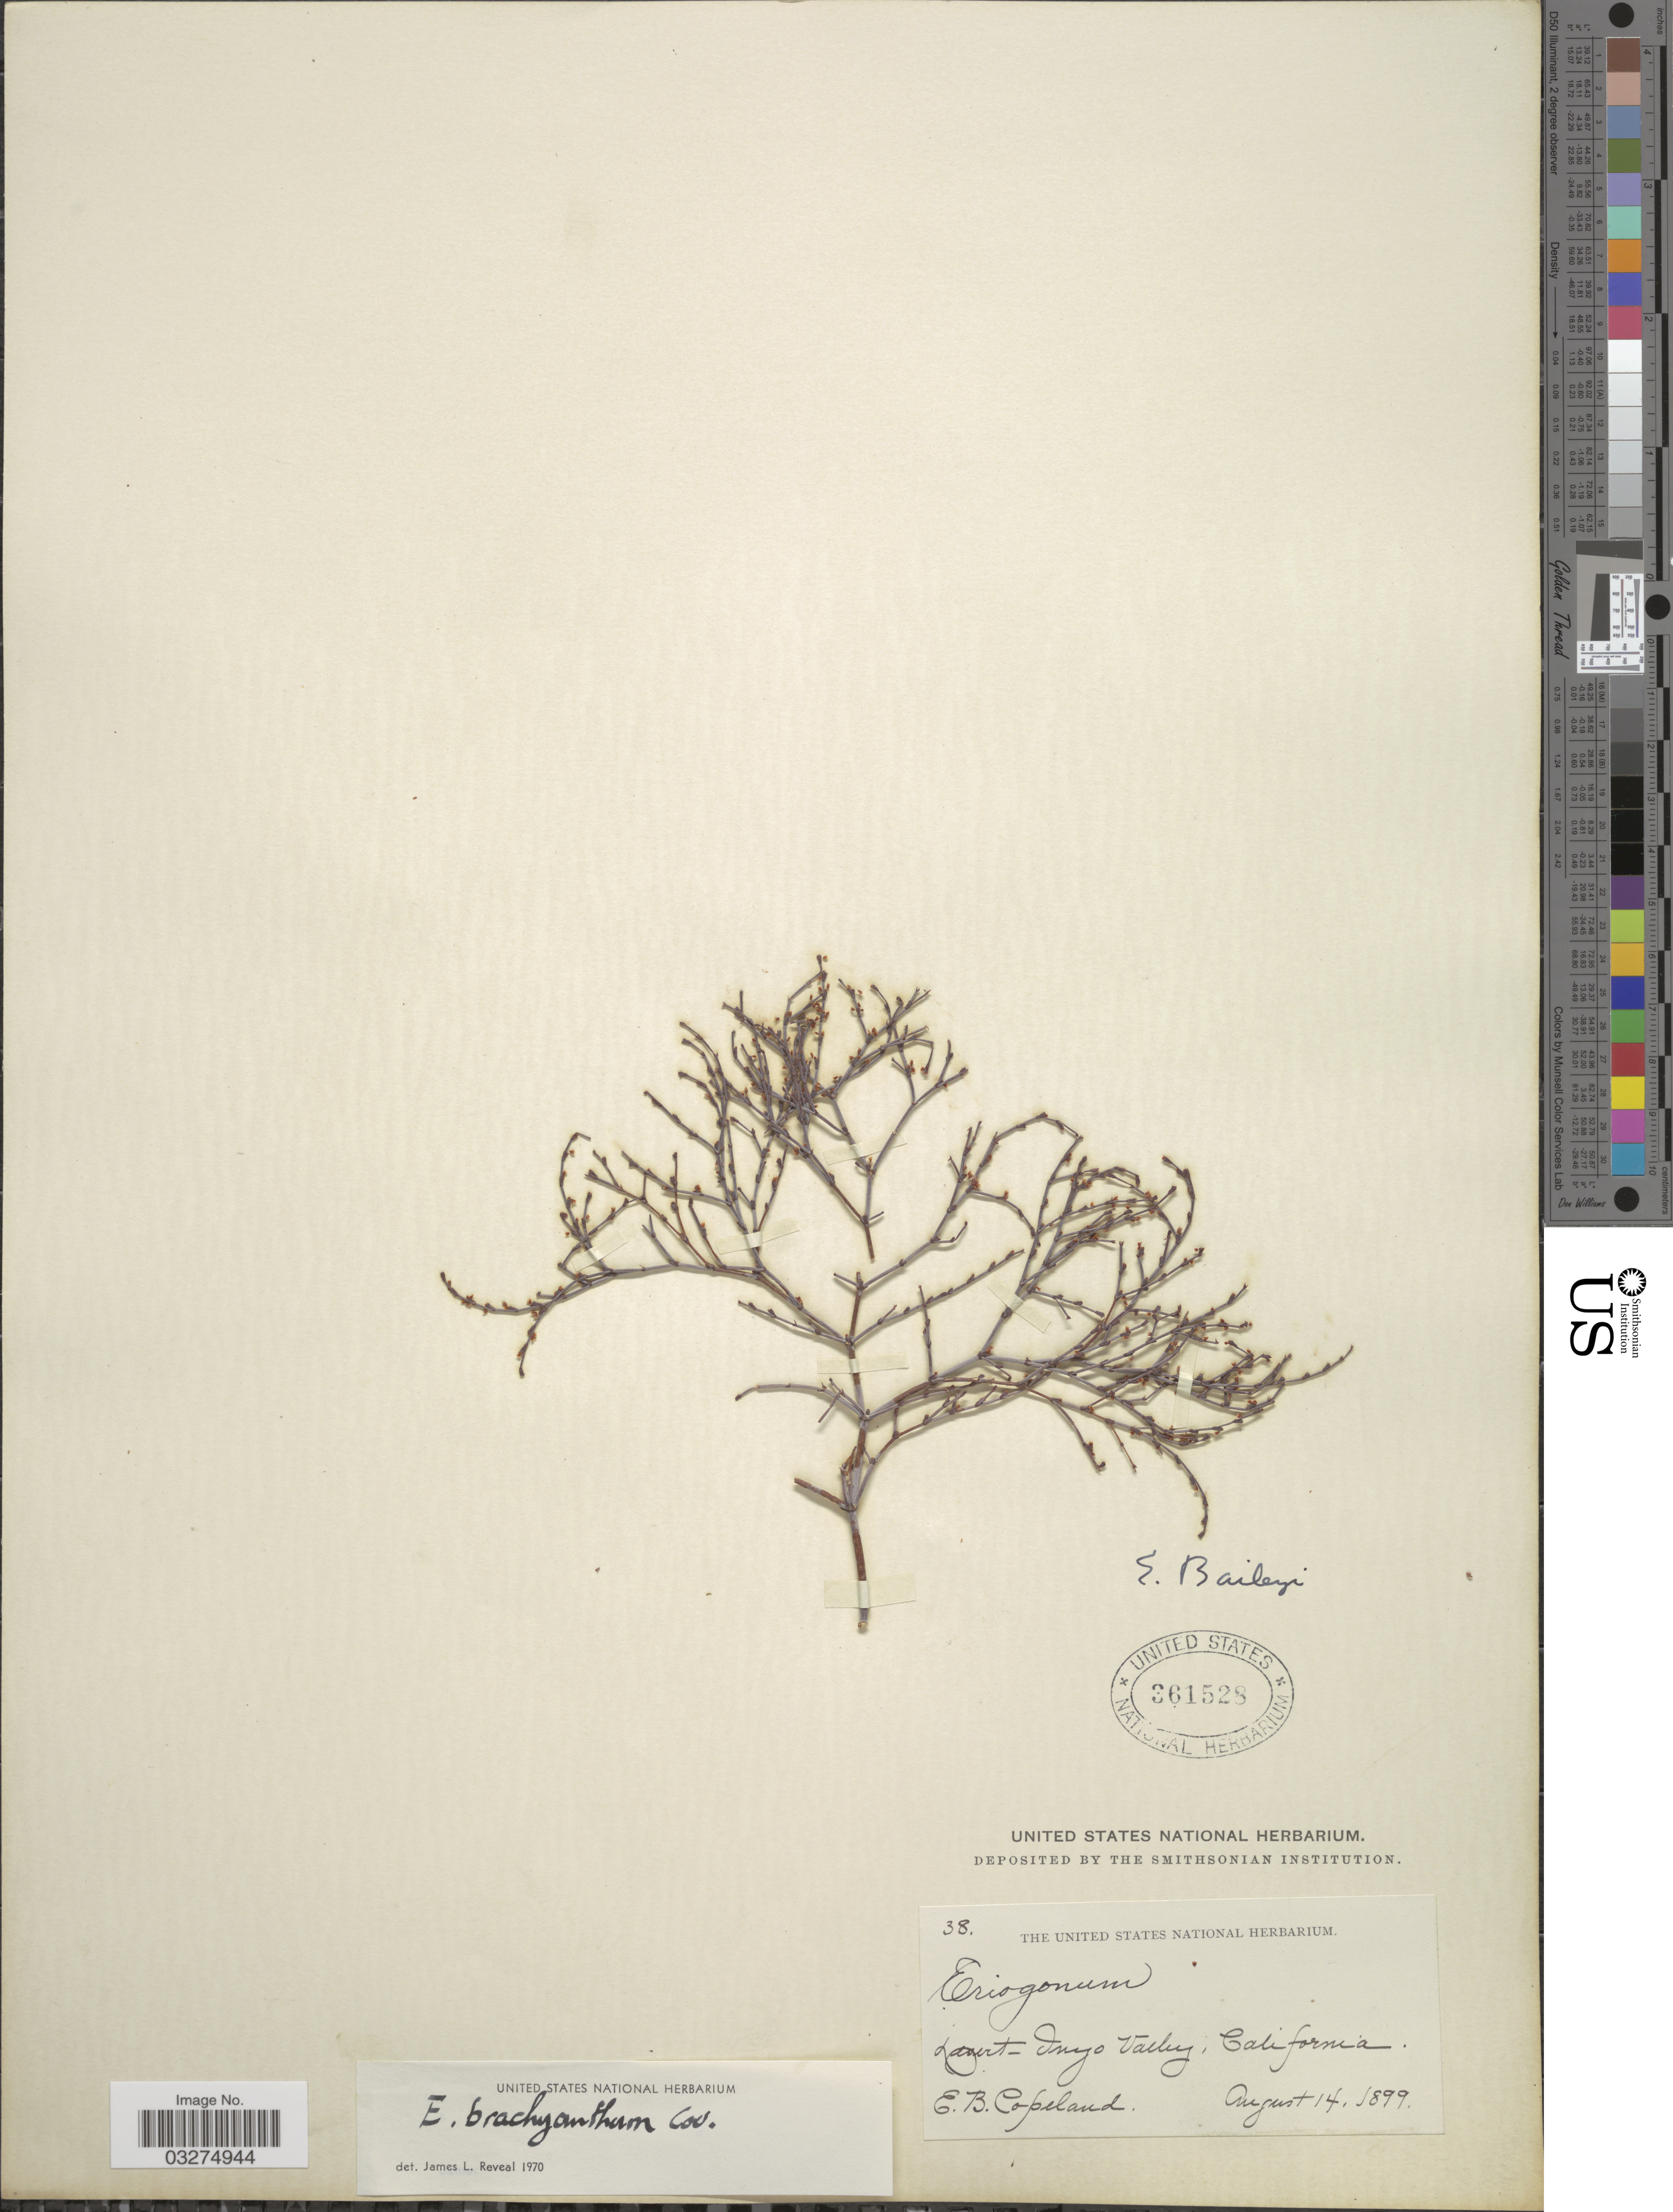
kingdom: Plantae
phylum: Tracheophyta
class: Magnoliopsida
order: Caryophyllales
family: Polygonaceae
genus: Eriogonum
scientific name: Eriogonum brachyanthum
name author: Coville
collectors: E. B. Copeland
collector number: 38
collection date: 1899-08-14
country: United States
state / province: California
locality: Desert-Inyo Valley.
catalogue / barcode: US 361528